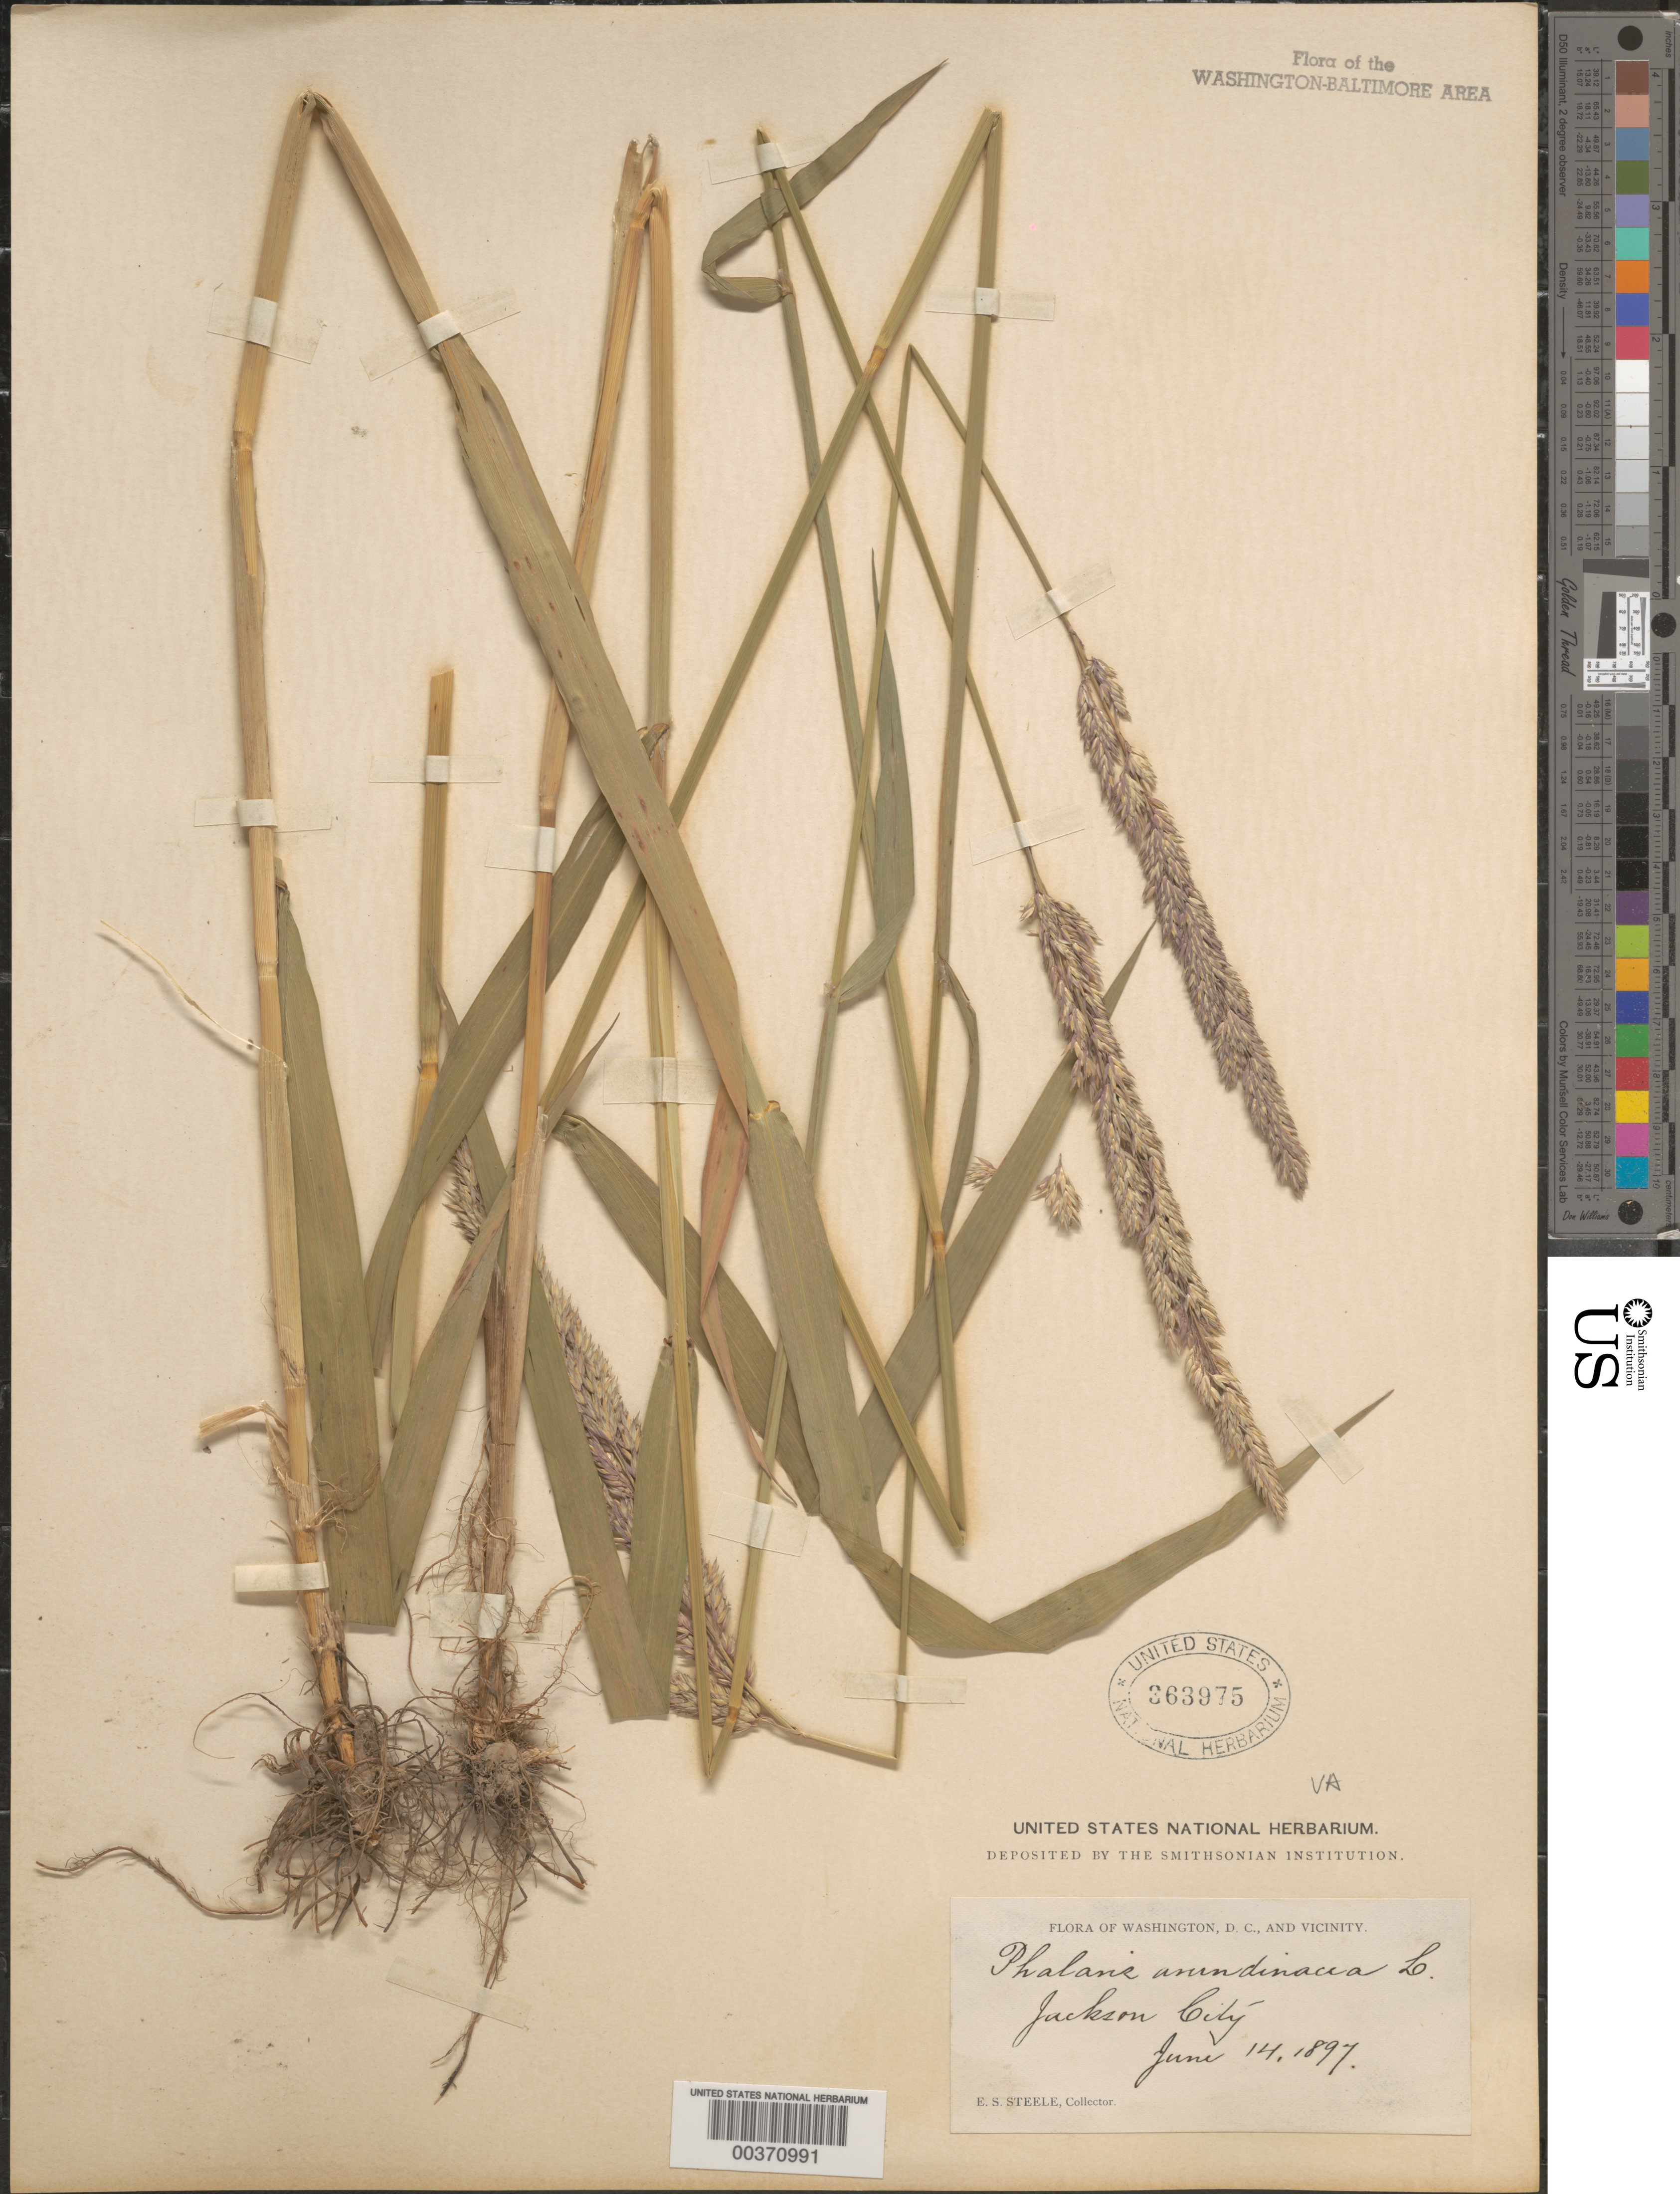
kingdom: Plantae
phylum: Tracheophyta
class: Liliopsida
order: Poales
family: Poaceae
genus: Phalaris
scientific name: Phalaris arundinacea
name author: L.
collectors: E. Steele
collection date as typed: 14 Jun 1897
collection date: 1897-06-14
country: United States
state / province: Virginia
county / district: Arlington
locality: Jackson City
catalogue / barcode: US 363975